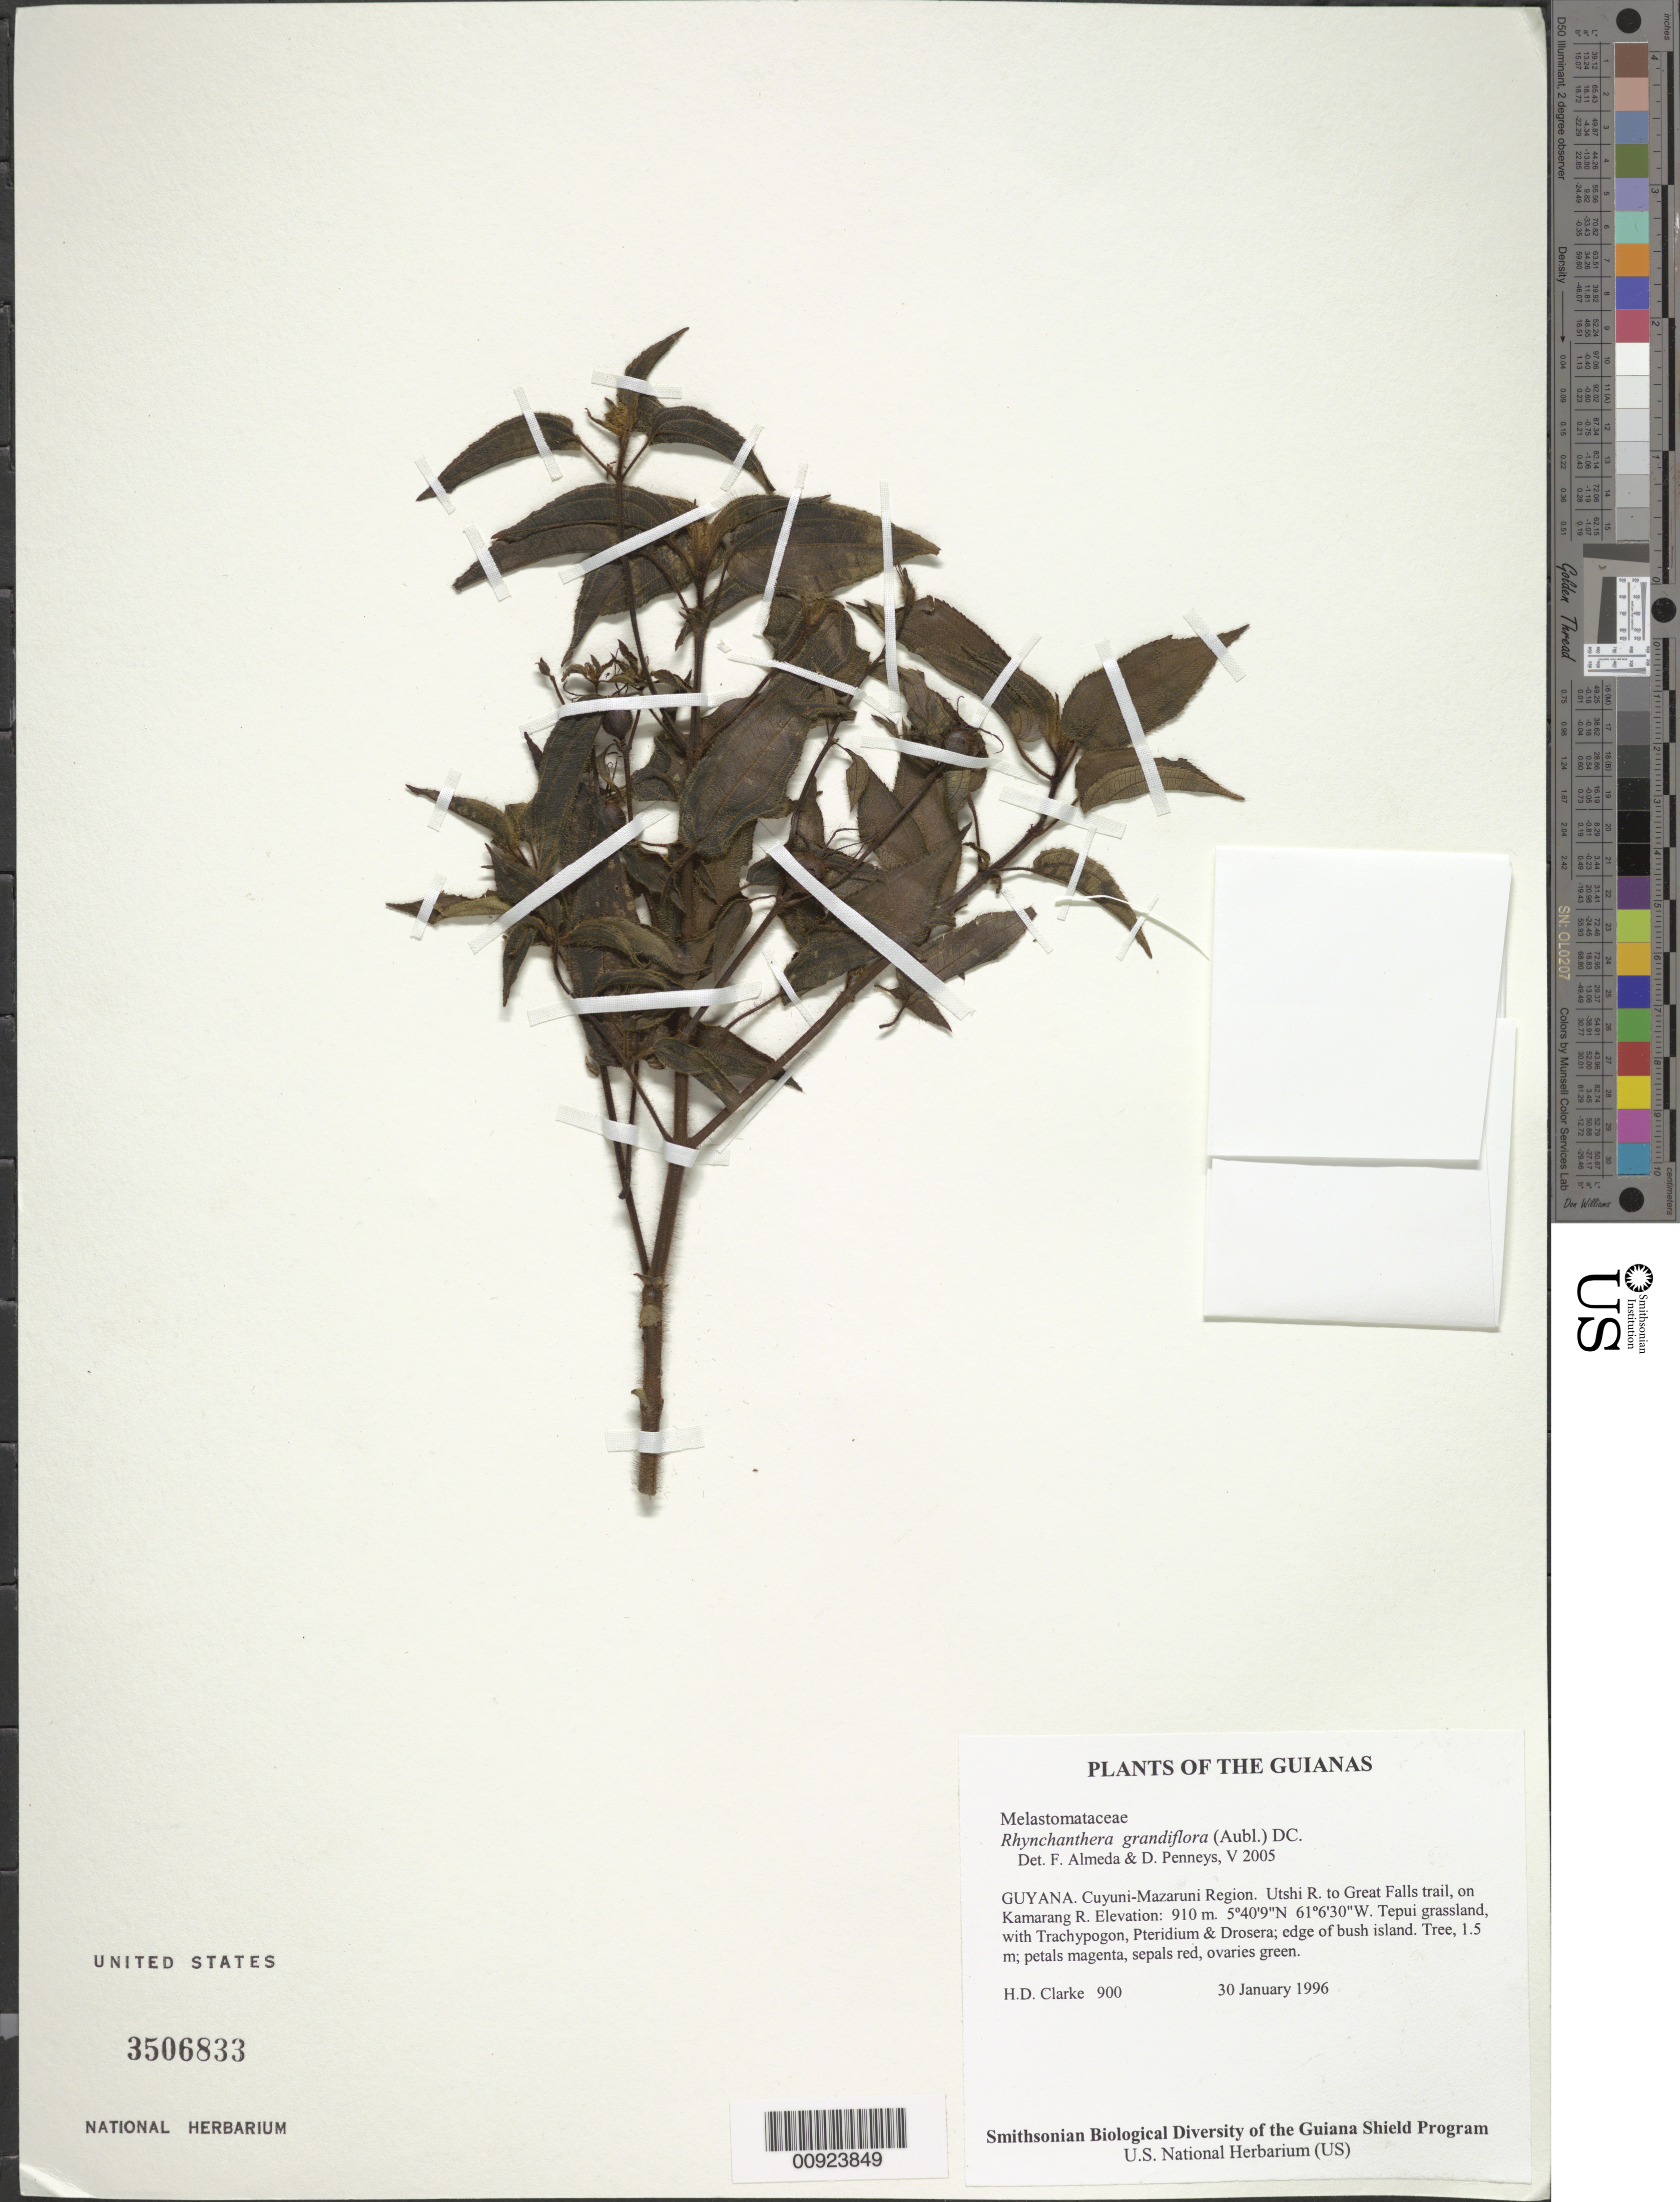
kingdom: Plantae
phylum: Tracheophyta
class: Magnoliopsida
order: Myrtales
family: Melastomataceae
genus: Rhynchanthera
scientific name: Rhynchanthera grandiflora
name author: (Aubl.) DC.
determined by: Almeda, F.; Penneys, D. S.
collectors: H. D. Clarke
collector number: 900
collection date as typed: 30 January 1996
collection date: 1996-01-30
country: Guyana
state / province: Cuyuni-Mazaruni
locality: Utshi R. to Great Falls trail, on Kamarang R.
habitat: Tepui grassland, with Trachypogon, Pteridium & Drosera; edge of bush island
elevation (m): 910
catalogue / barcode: US 3506833